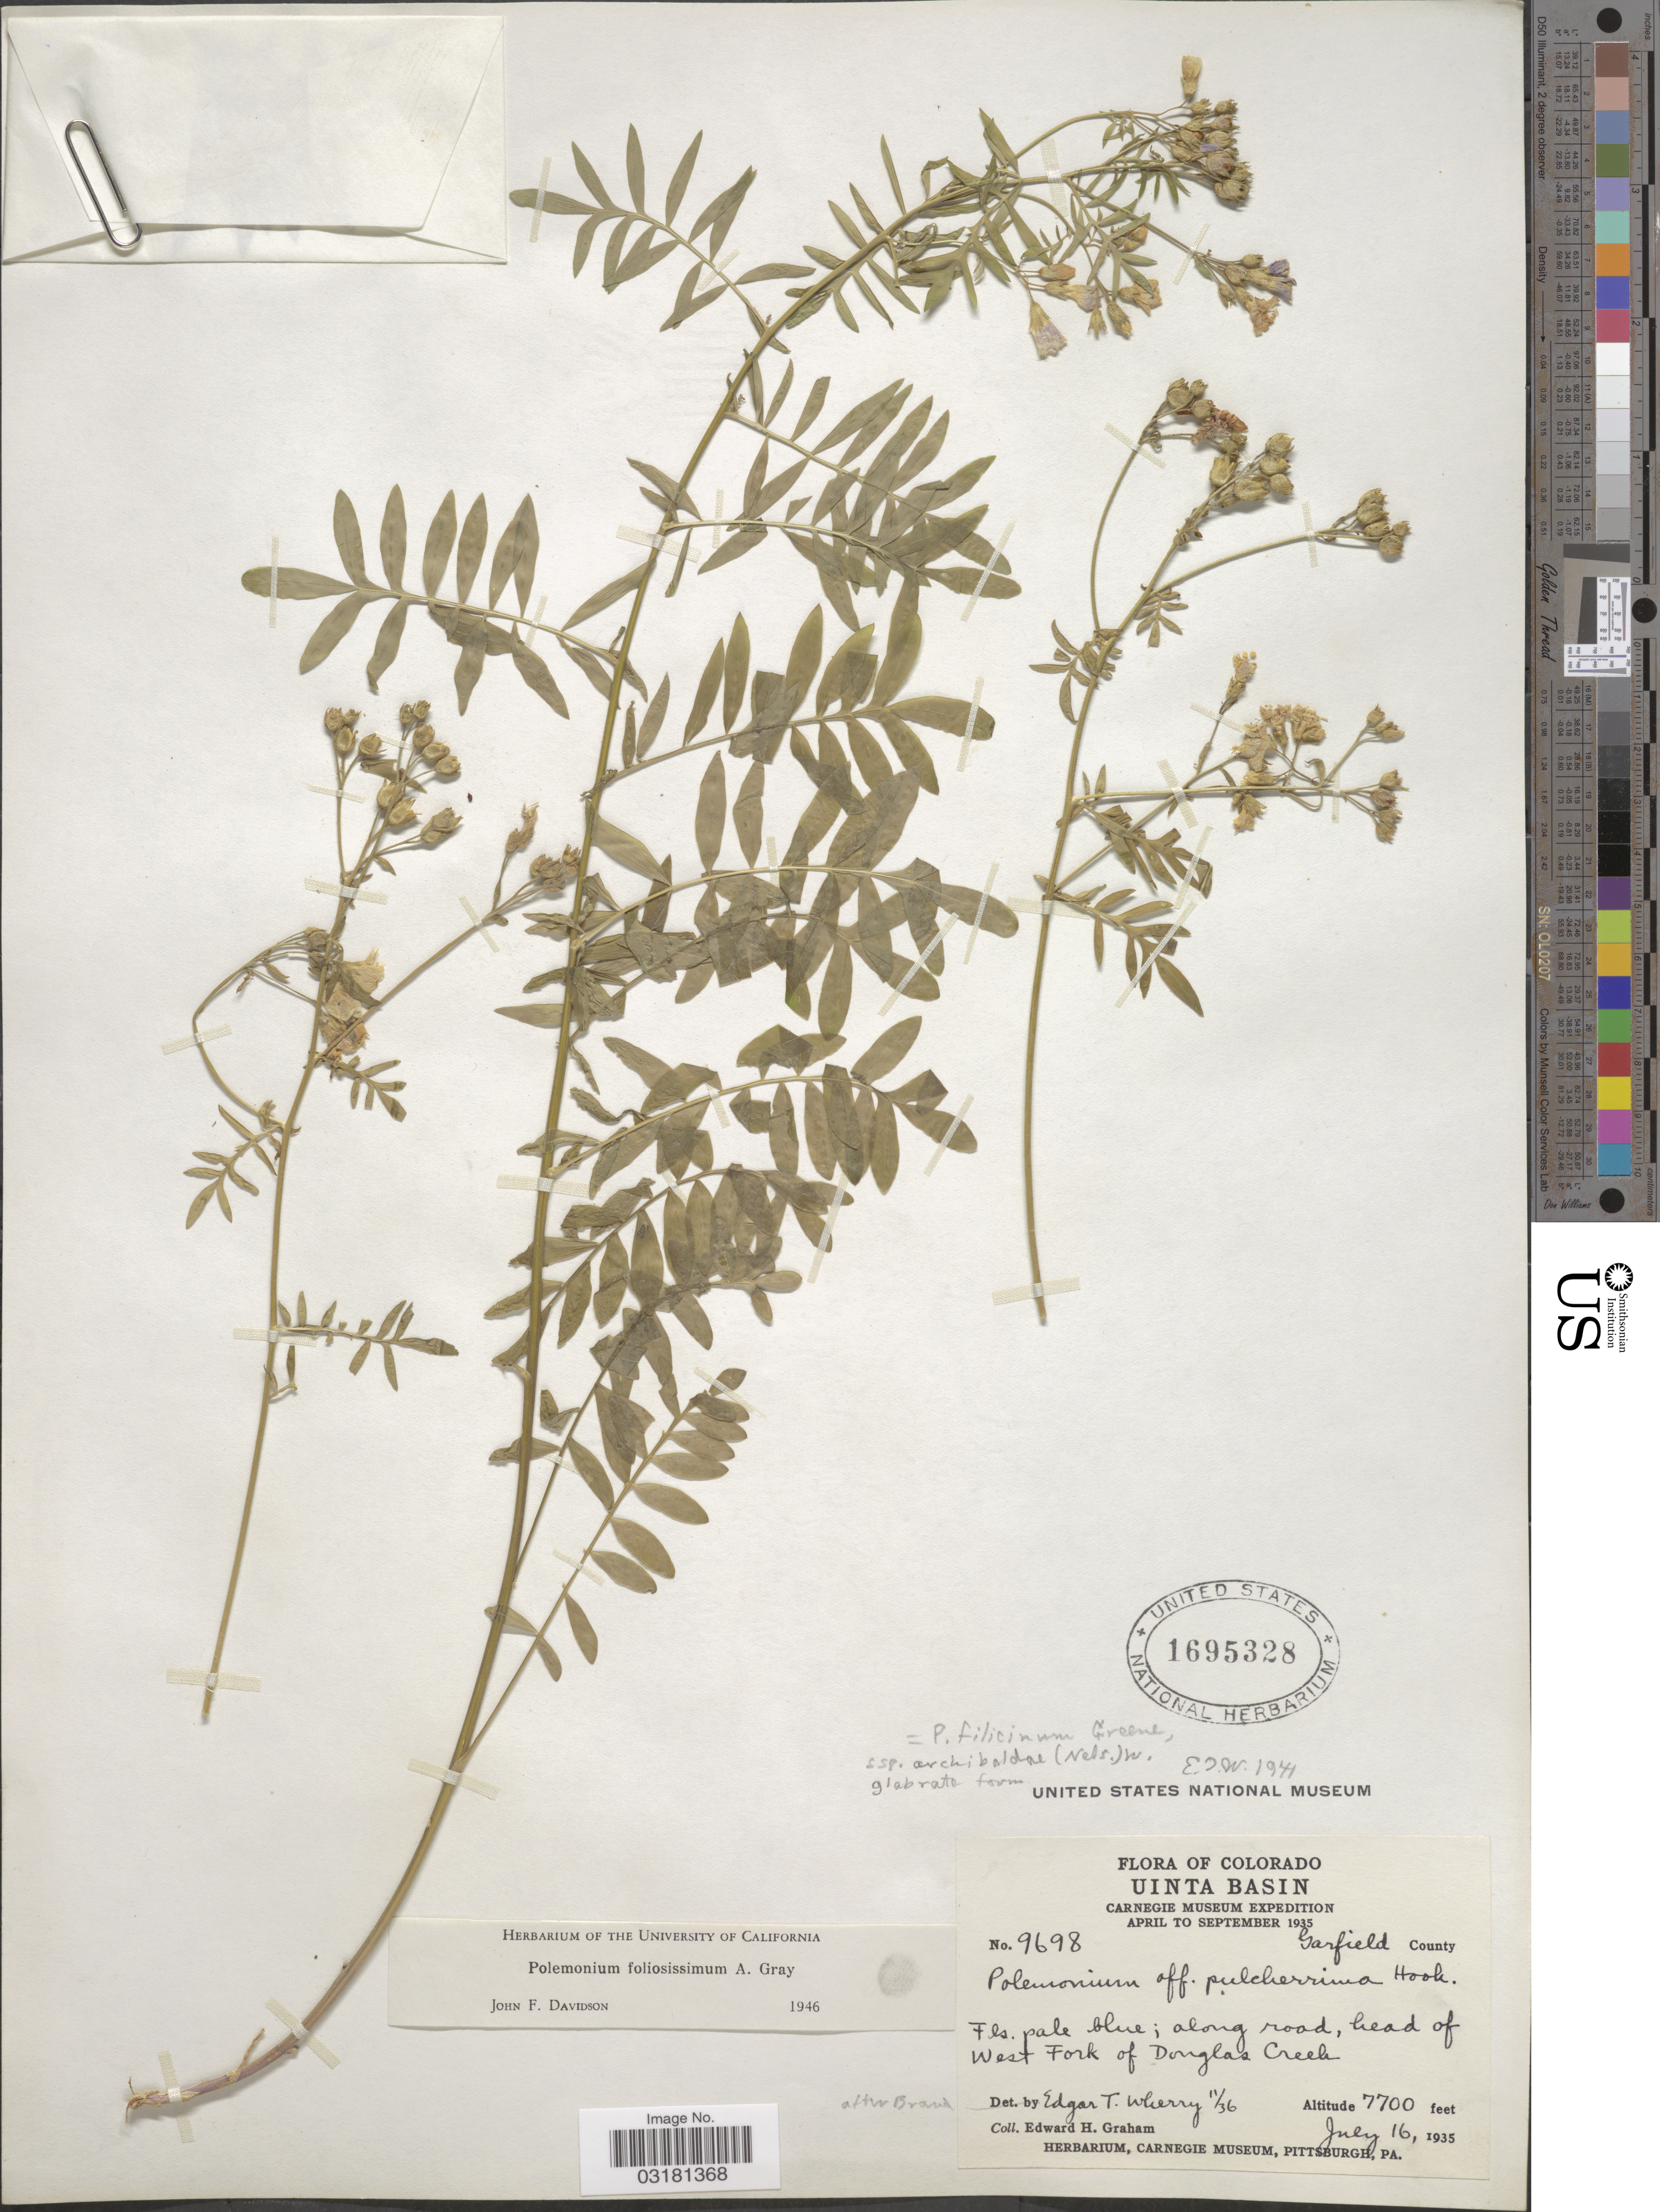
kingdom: Plantae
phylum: Tracheophyta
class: Magnoliopsida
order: Ericales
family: Polemoniaceae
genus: Polemonium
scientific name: Polemonium foliosissimum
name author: A. Gray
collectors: E. H. Graham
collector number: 9698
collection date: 1935-07-16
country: United States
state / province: Colorado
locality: Uinta Basin. Garfield County. Along road, head of West Fork of Douglas Creek.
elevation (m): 2347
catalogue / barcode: US 1695328